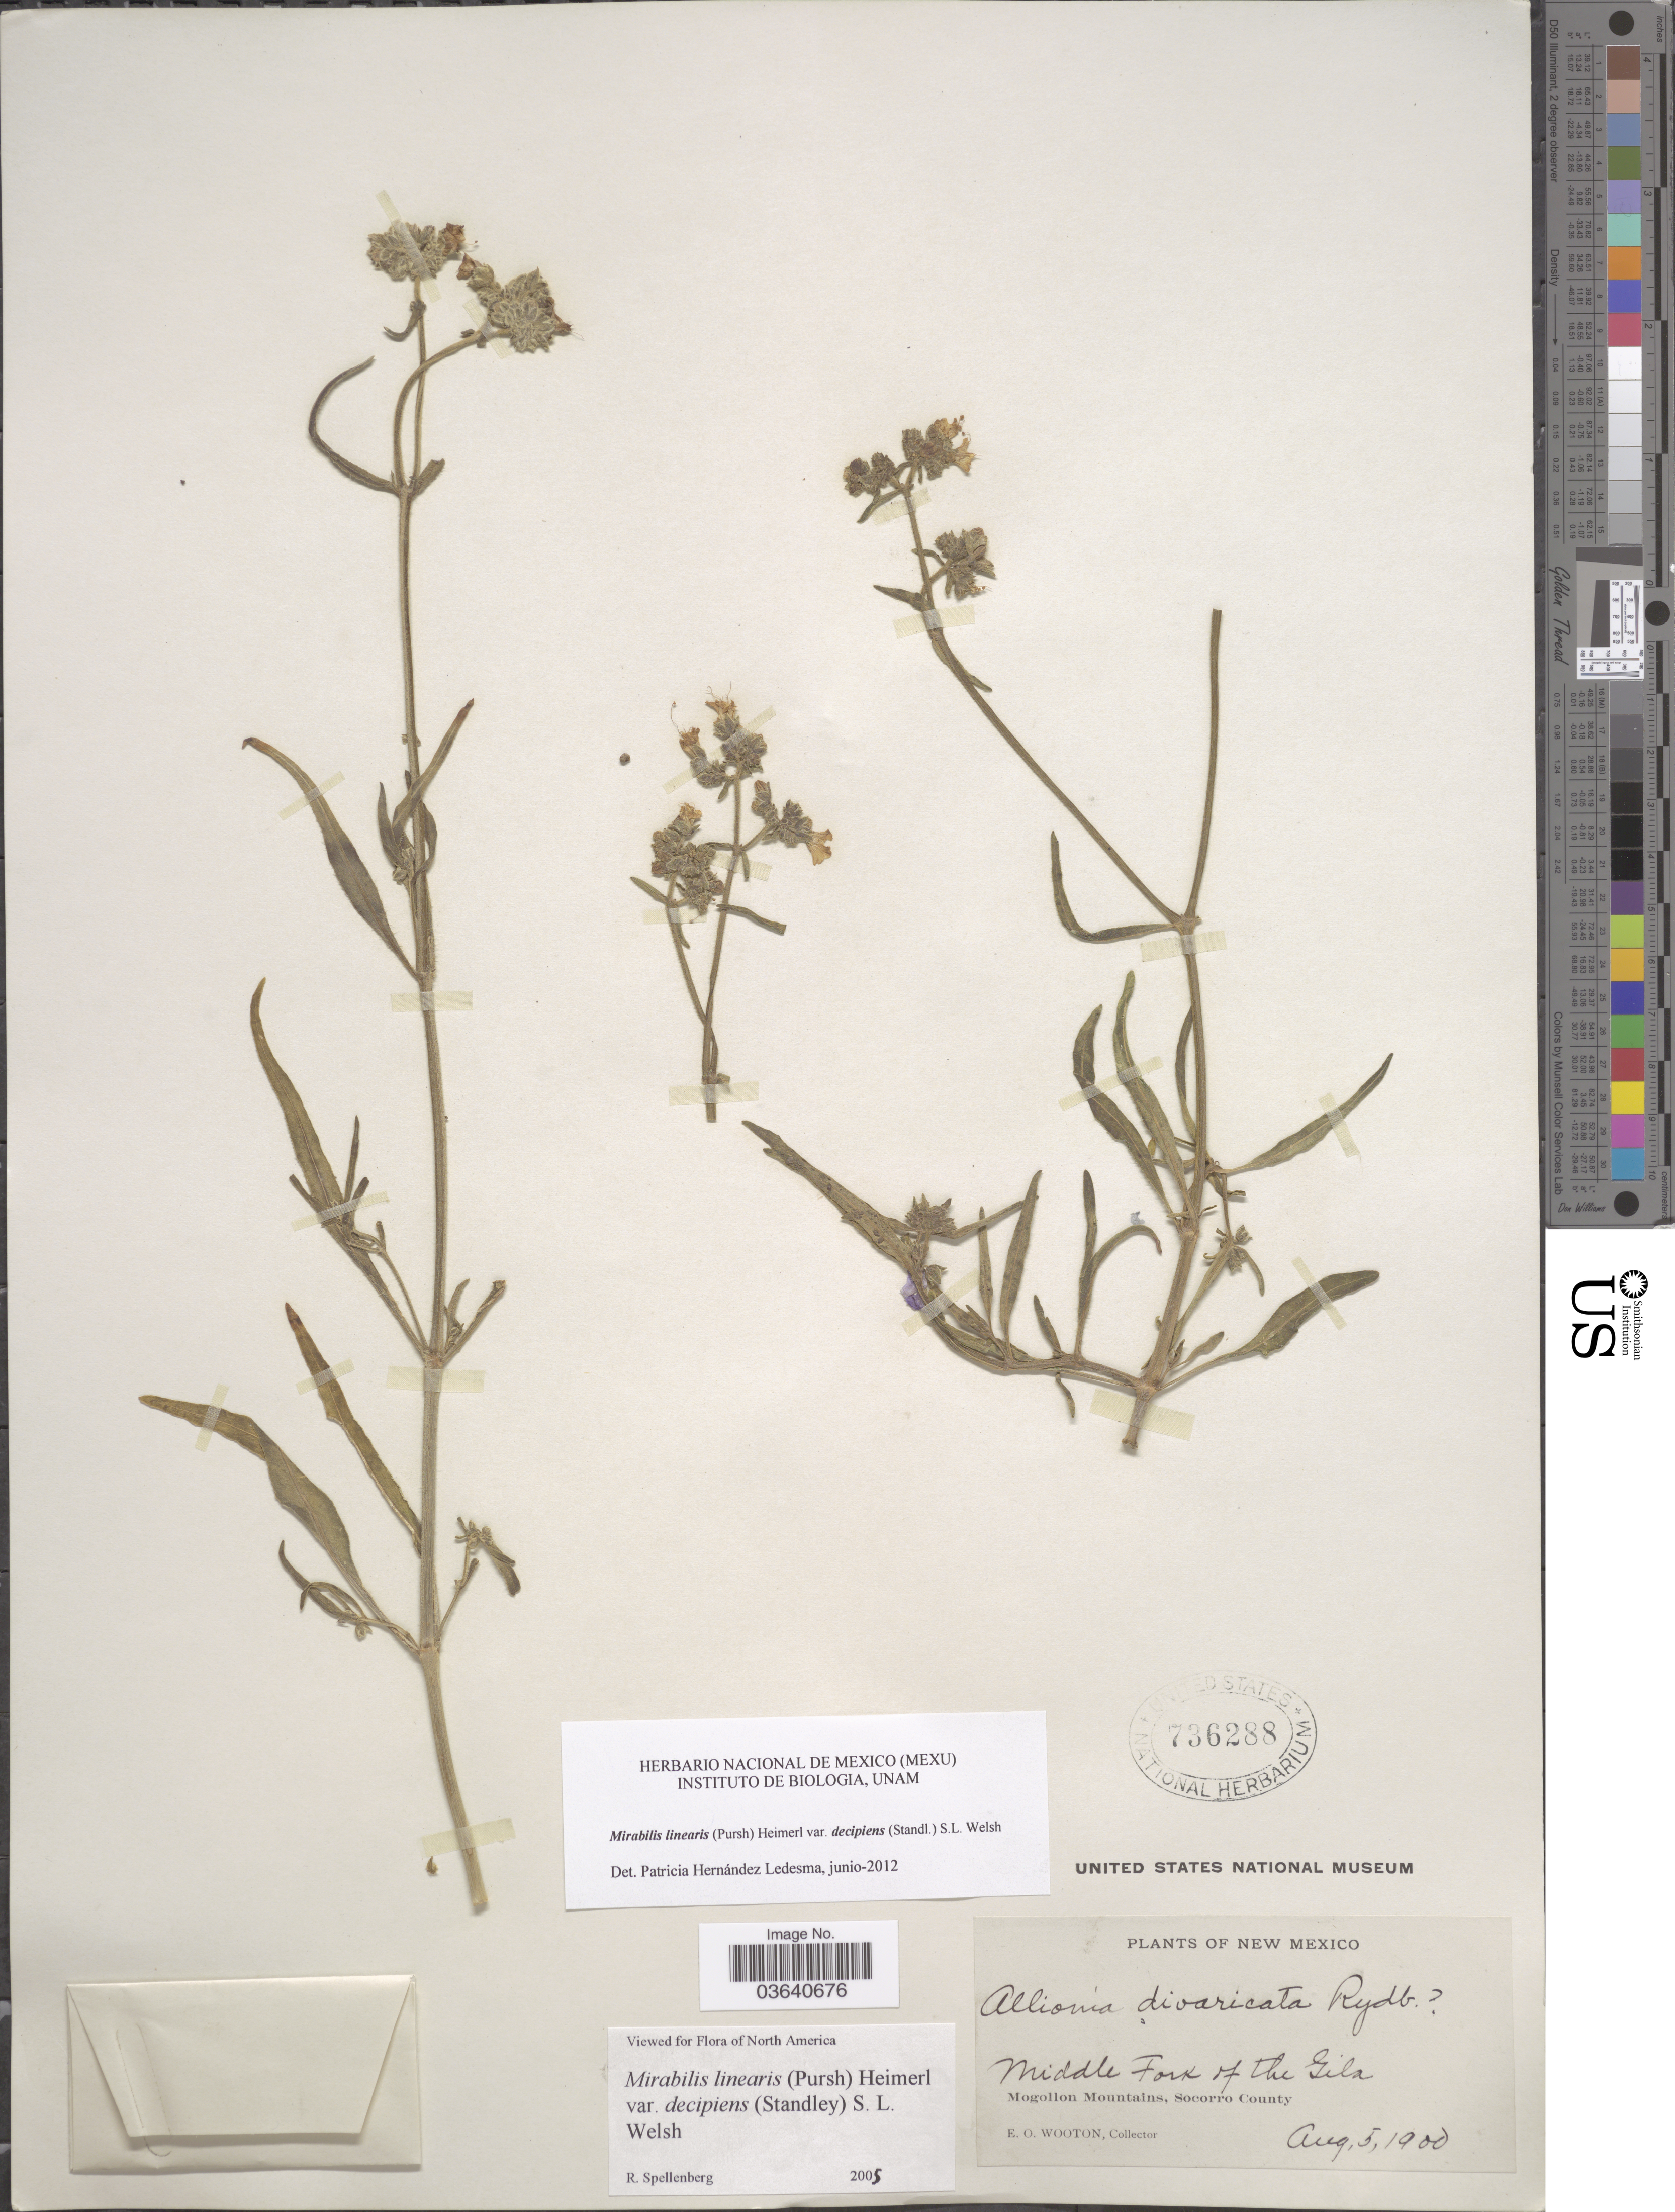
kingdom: Plantae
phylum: Tracheophyta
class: Magnoliopsida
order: Caryophyllales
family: Nyctaginaceae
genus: Mirabilis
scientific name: Mirabilis linearis var. decipiens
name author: (Standl.) S.L. Welsh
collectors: E. O. Wooton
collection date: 1900-08-05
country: United States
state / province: New Mexico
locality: Middle Fork of the Gila. Mogollon Mountains, Socorro County.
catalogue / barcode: US 736288